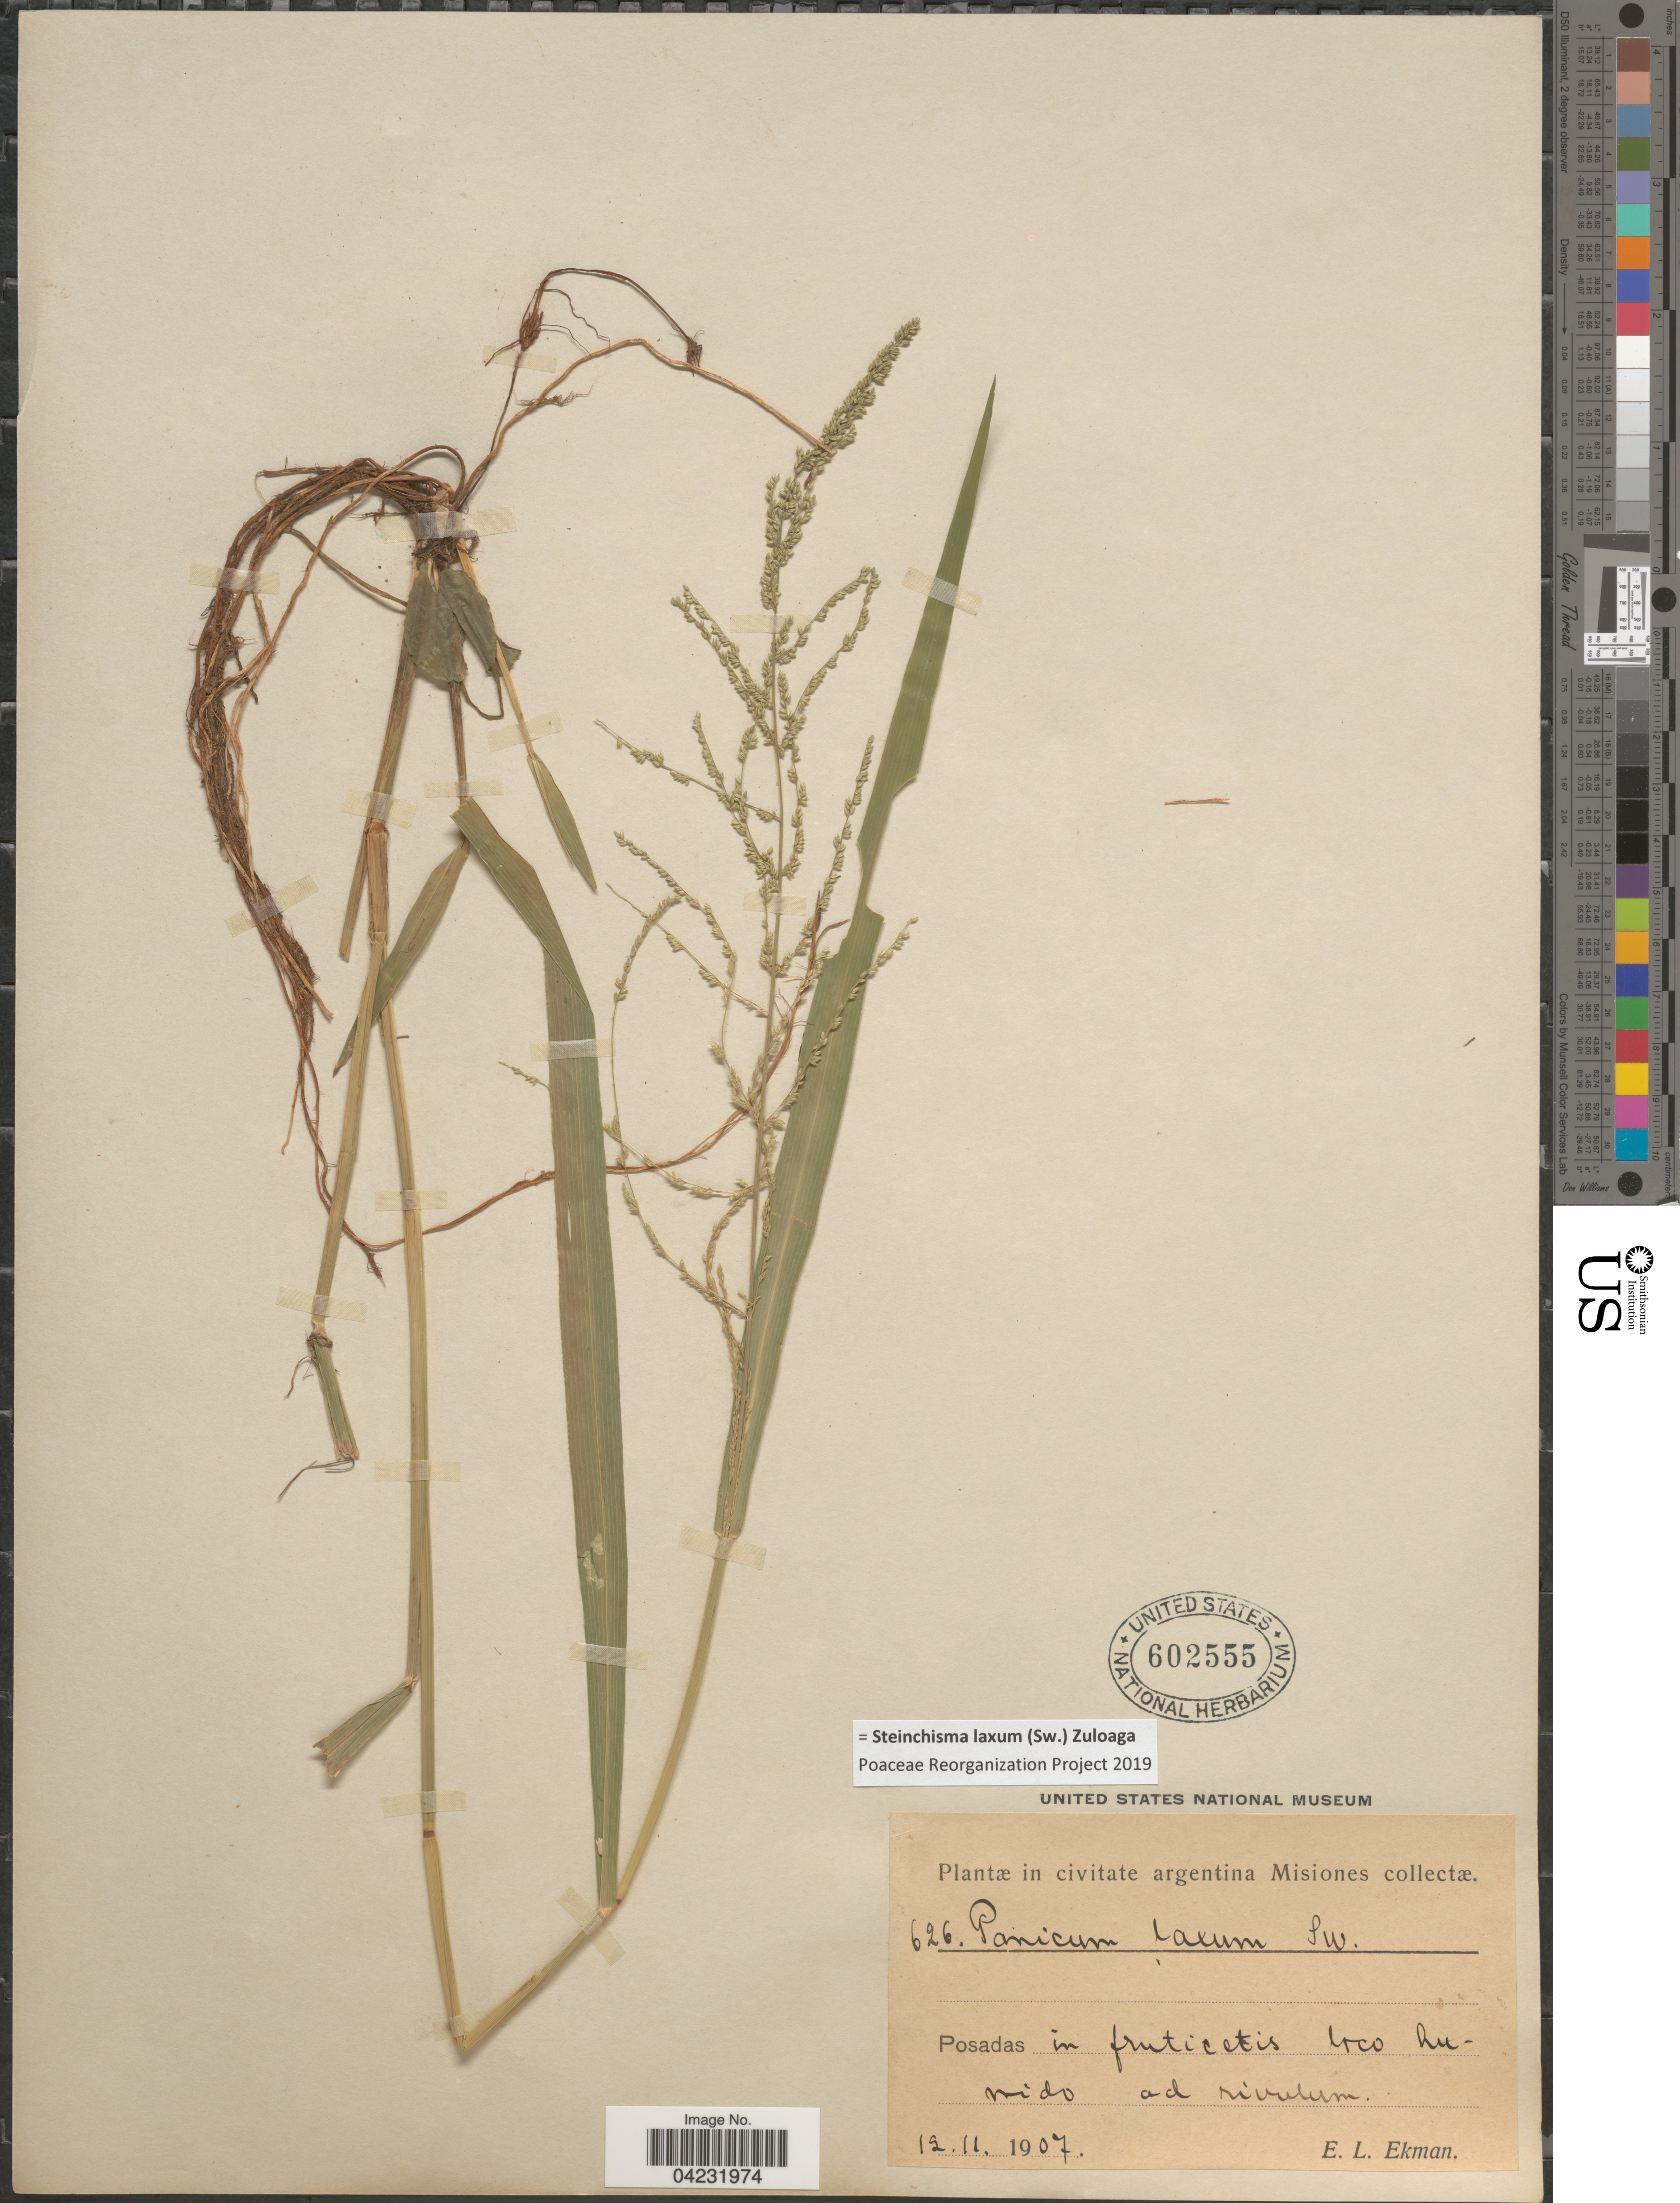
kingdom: Plantae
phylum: Tracheophyta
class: Liliopsida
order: Poales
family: Poaceae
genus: Steinchisma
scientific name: Steinchisma laxum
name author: (Sw.) Zuloaga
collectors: E. L. Ekman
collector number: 626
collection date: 1907-11-12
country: Argentina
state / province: Misiones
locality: Civitate. Posadas in fruticetis loco humido ad rivulum.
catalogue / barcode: US 602555